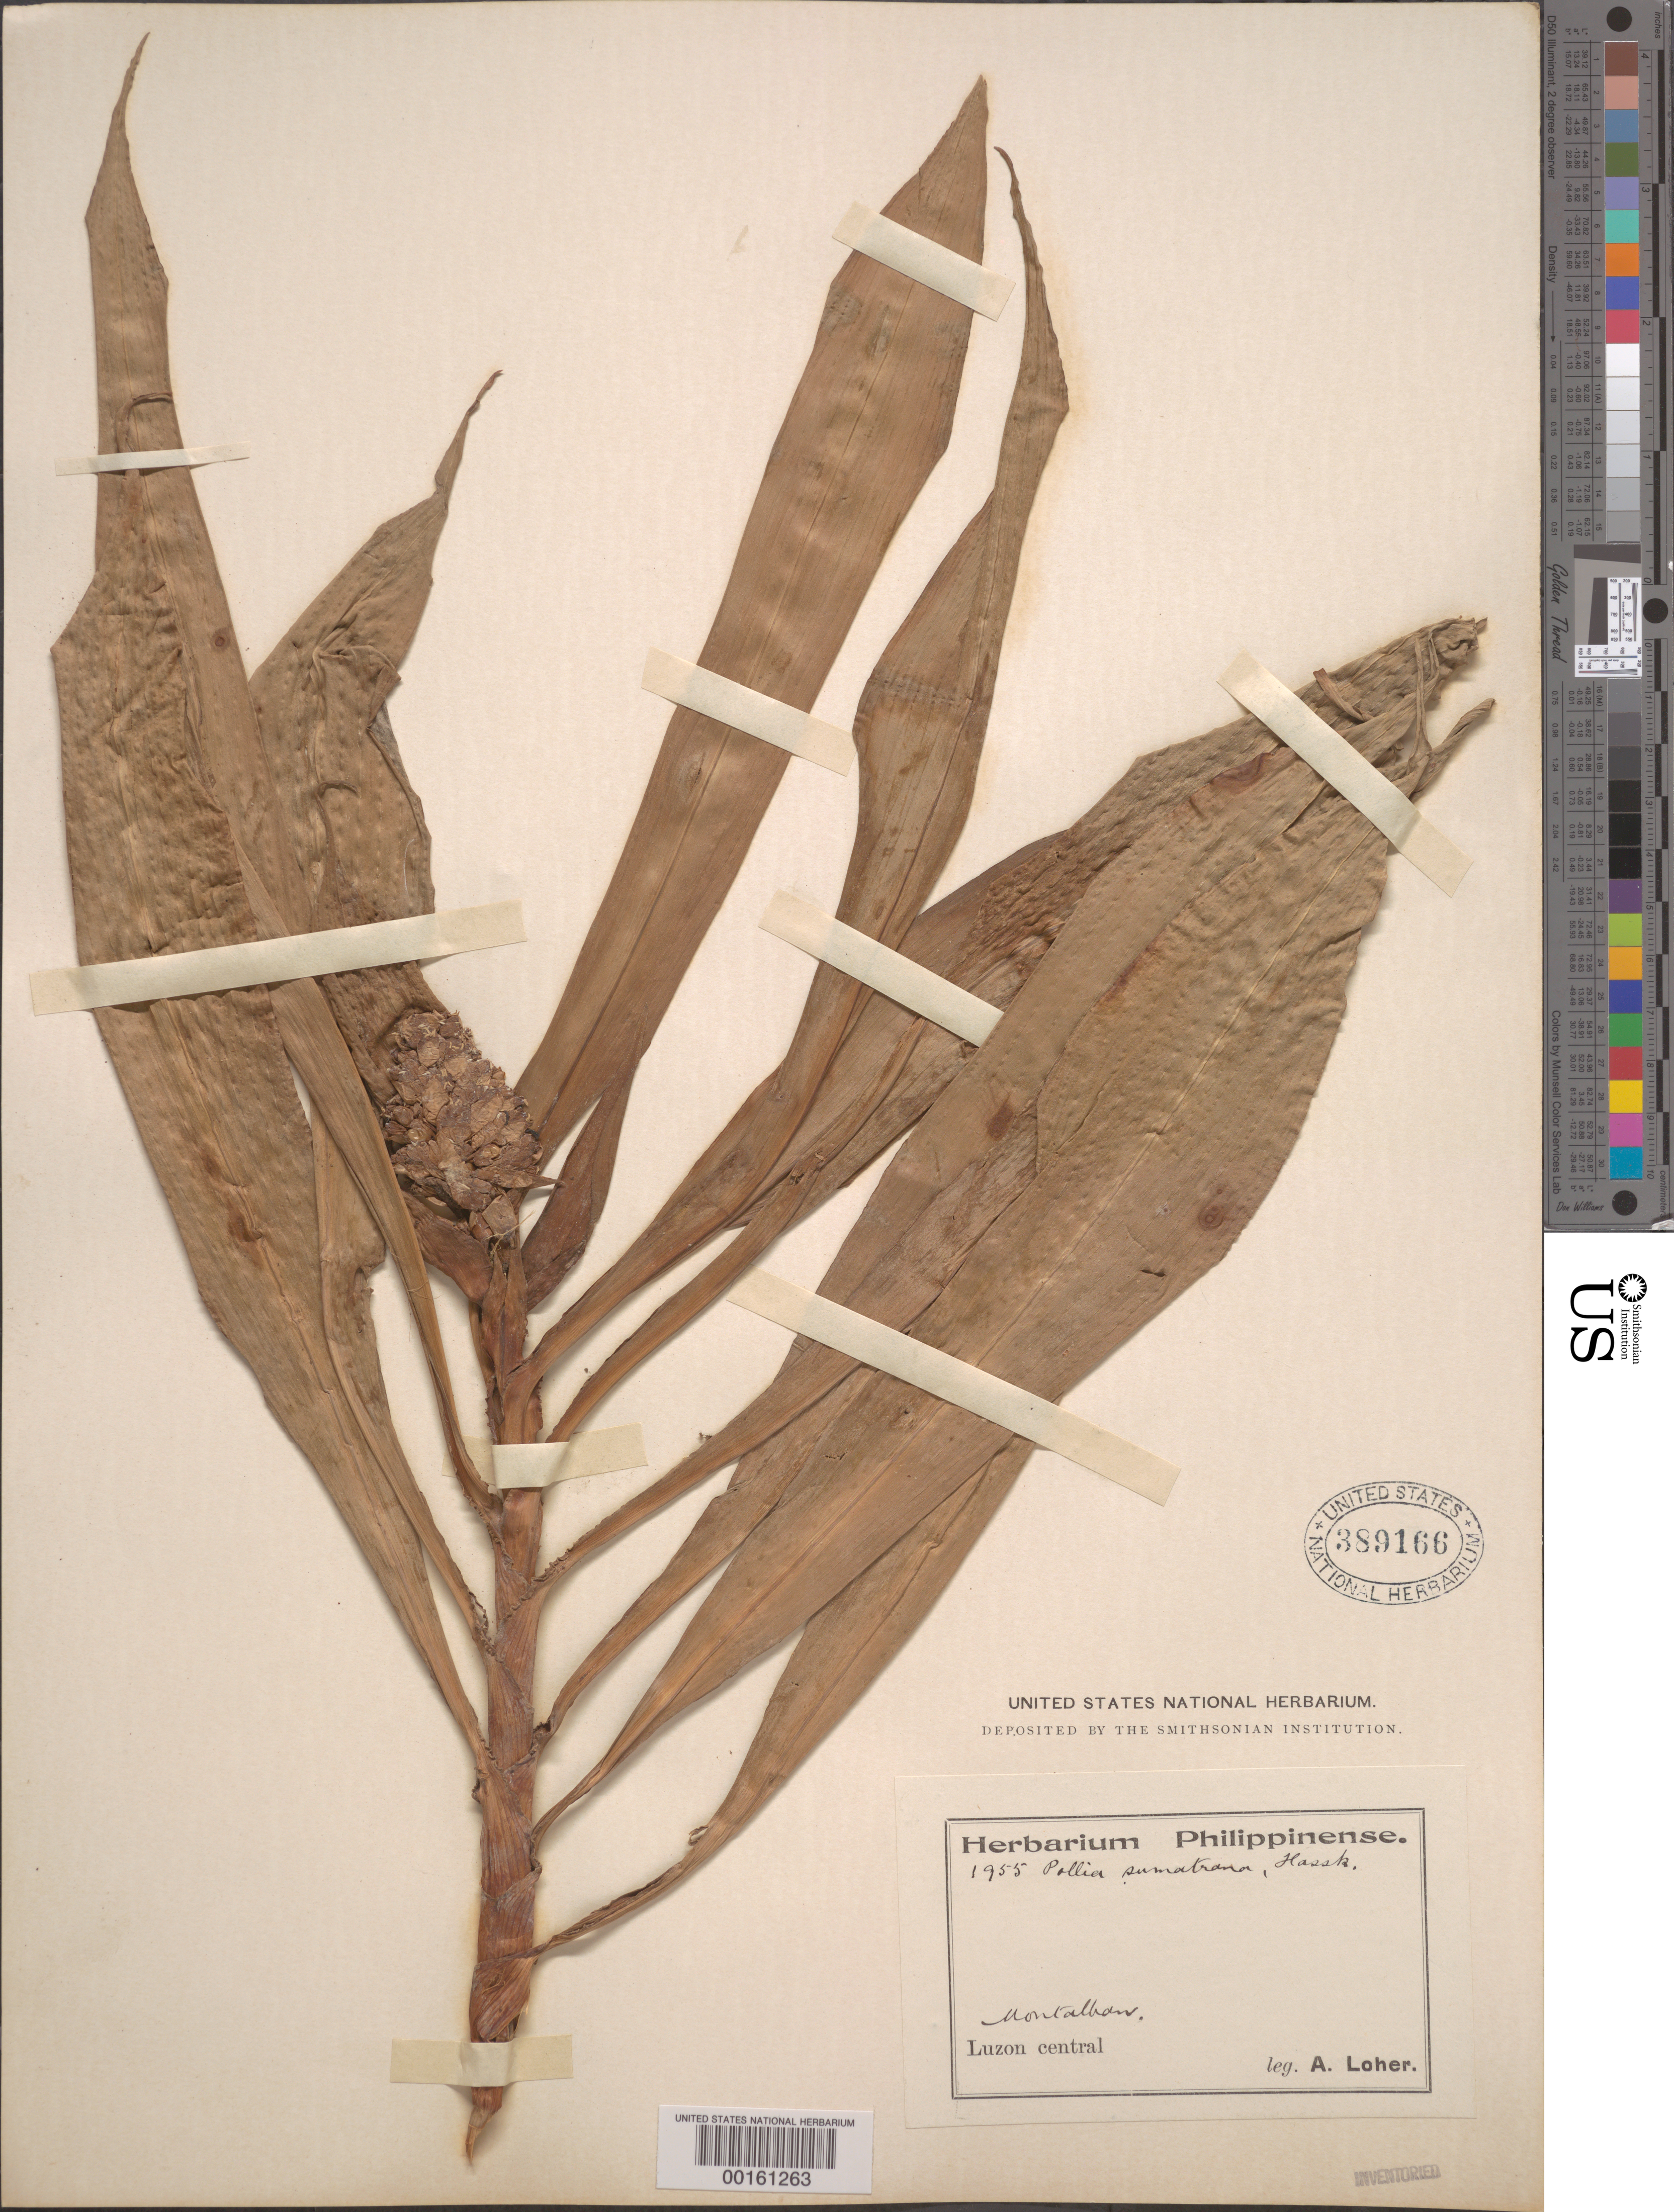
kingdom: Plantae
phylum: Tracheophyta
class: Liliopsida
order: Commelinales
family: Commelinaceae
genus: Pollia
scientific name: Pollia sumatrana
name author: Hassk.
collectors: A. Loher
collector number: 1955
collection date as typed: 1891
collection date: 1891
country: Philippines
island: Luzon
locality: Montalban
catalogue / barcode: US 389166